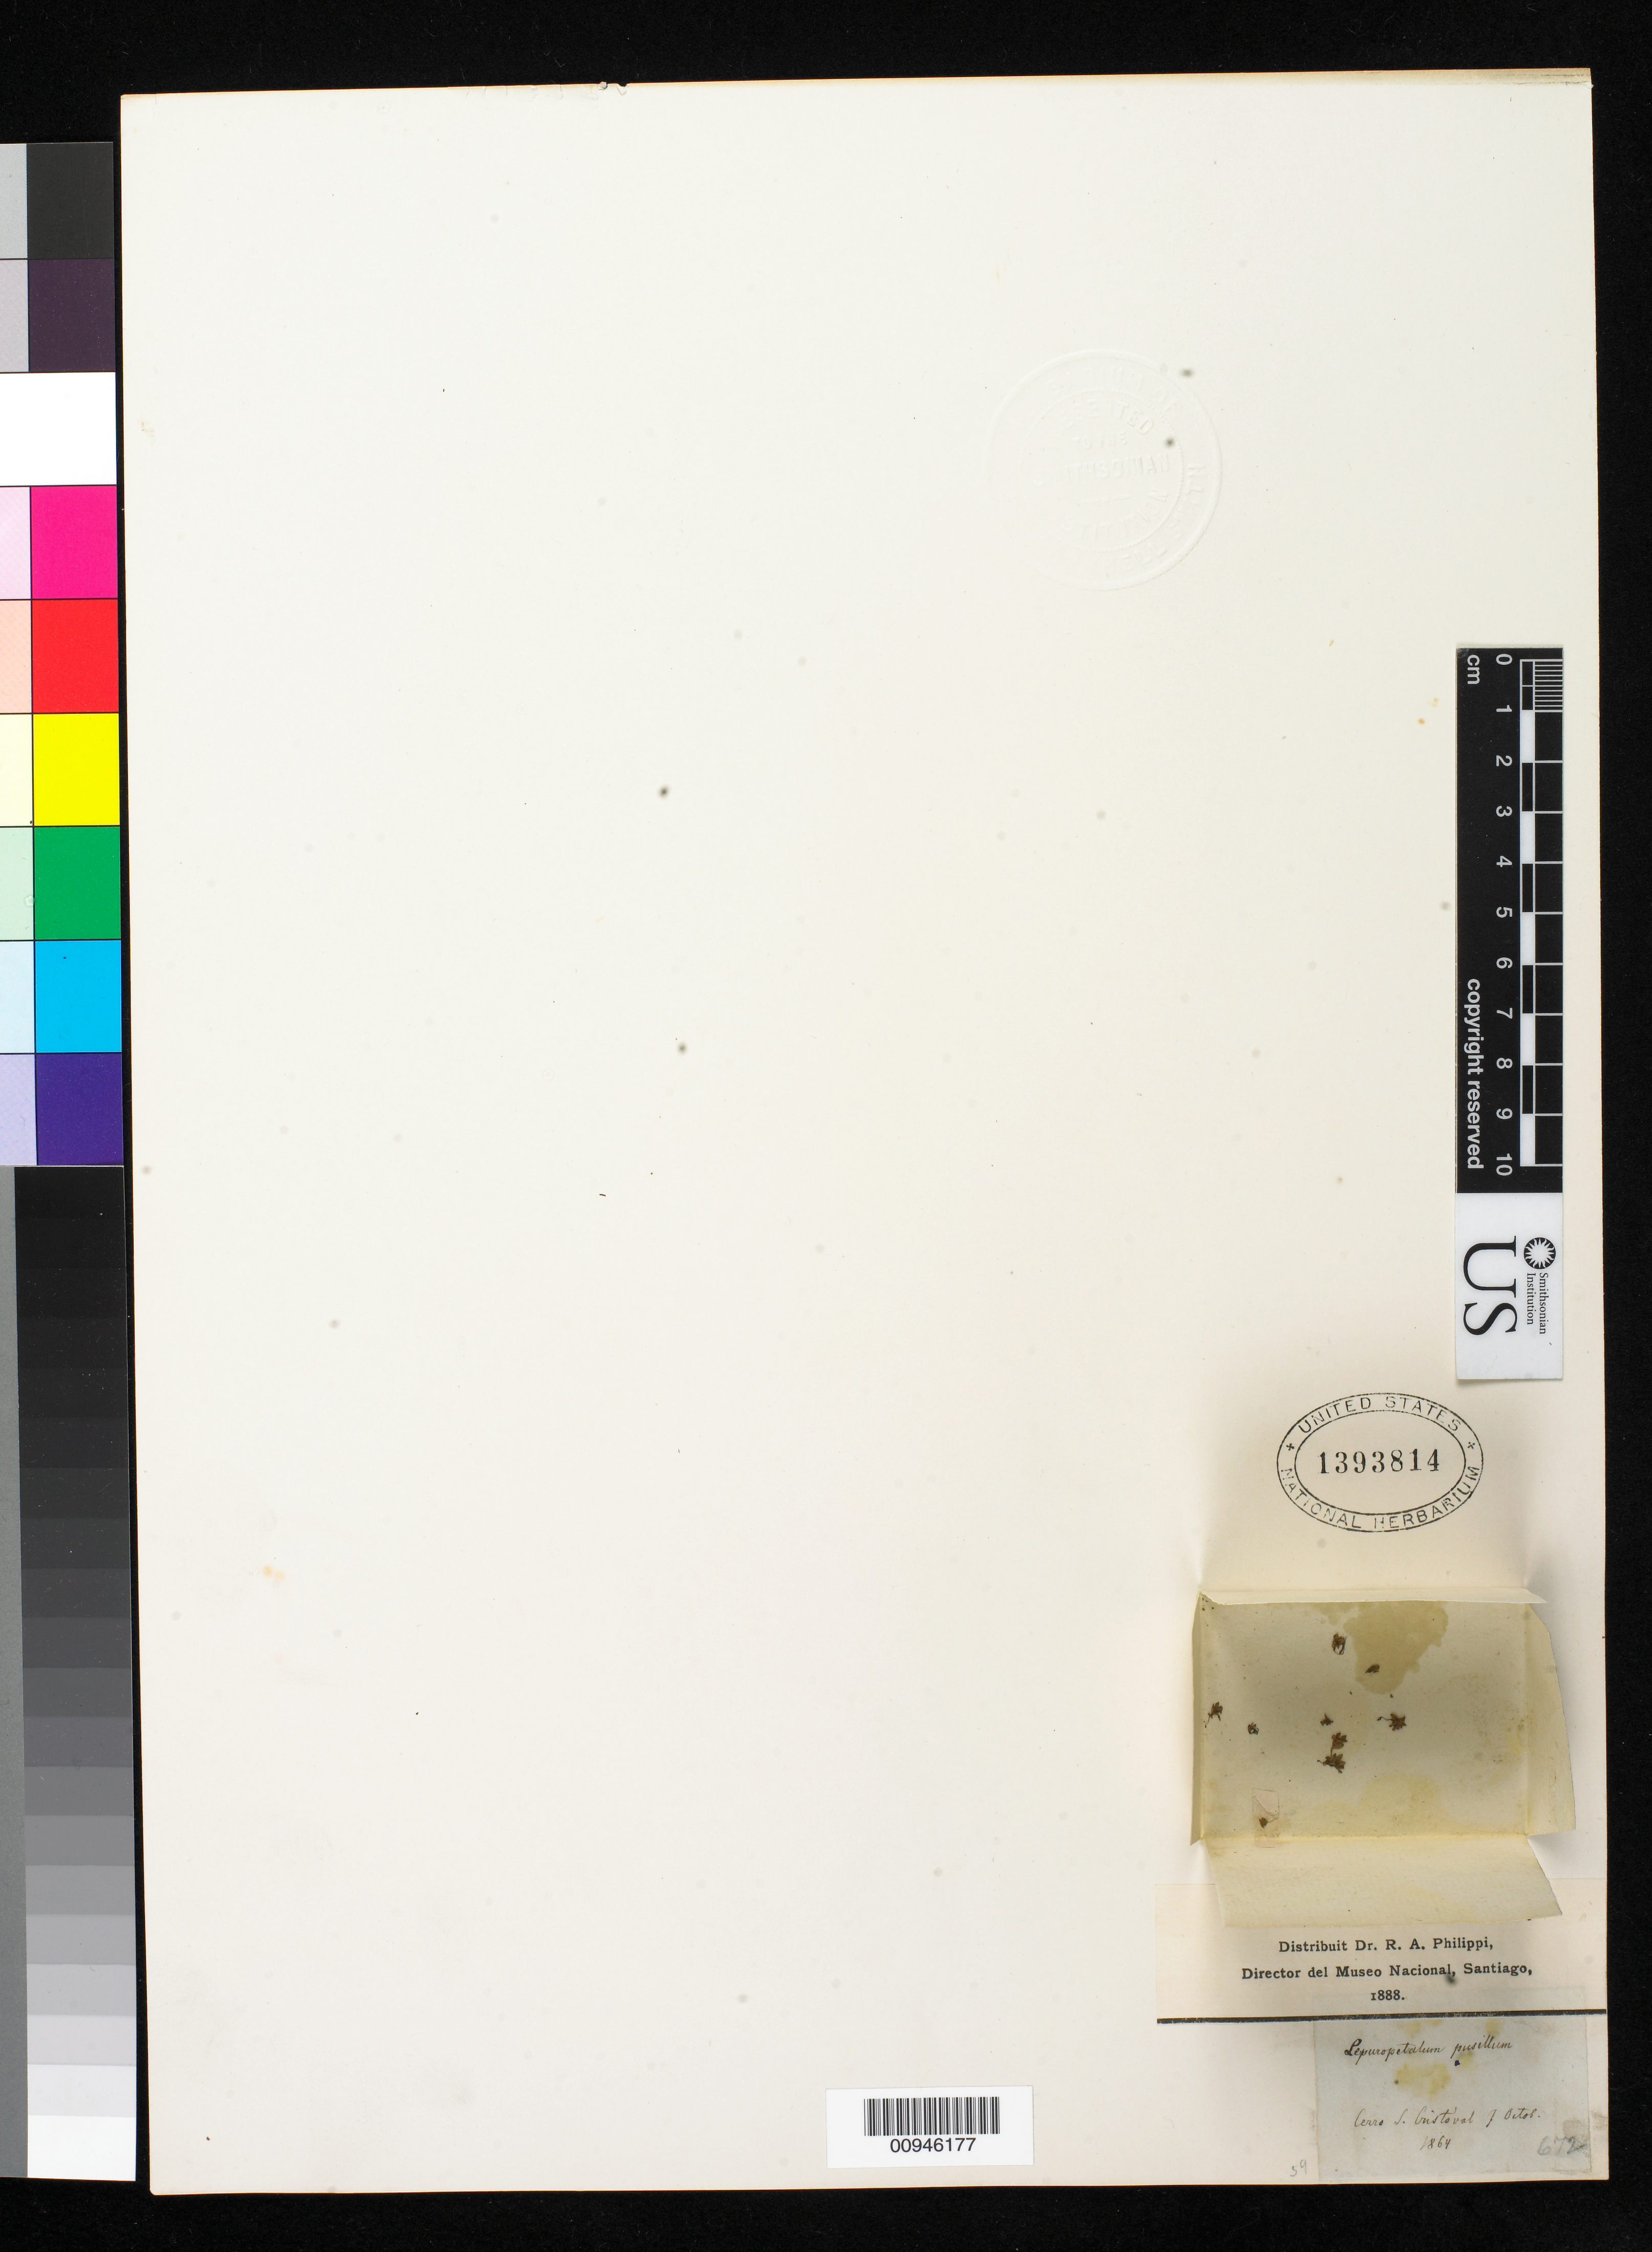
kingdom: Plantae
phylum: Tracheophyta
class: Magnoliopsida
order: Celastrales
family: Parnassiaceae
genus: Lepuropetalon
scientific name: Lepuropetalon spathulatum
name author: Elliott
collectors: R. A. Philippi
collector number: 672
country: Chile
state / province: Región Metropolitana (RM)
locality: Cerra St. Cristoval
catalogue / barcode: US 1393814